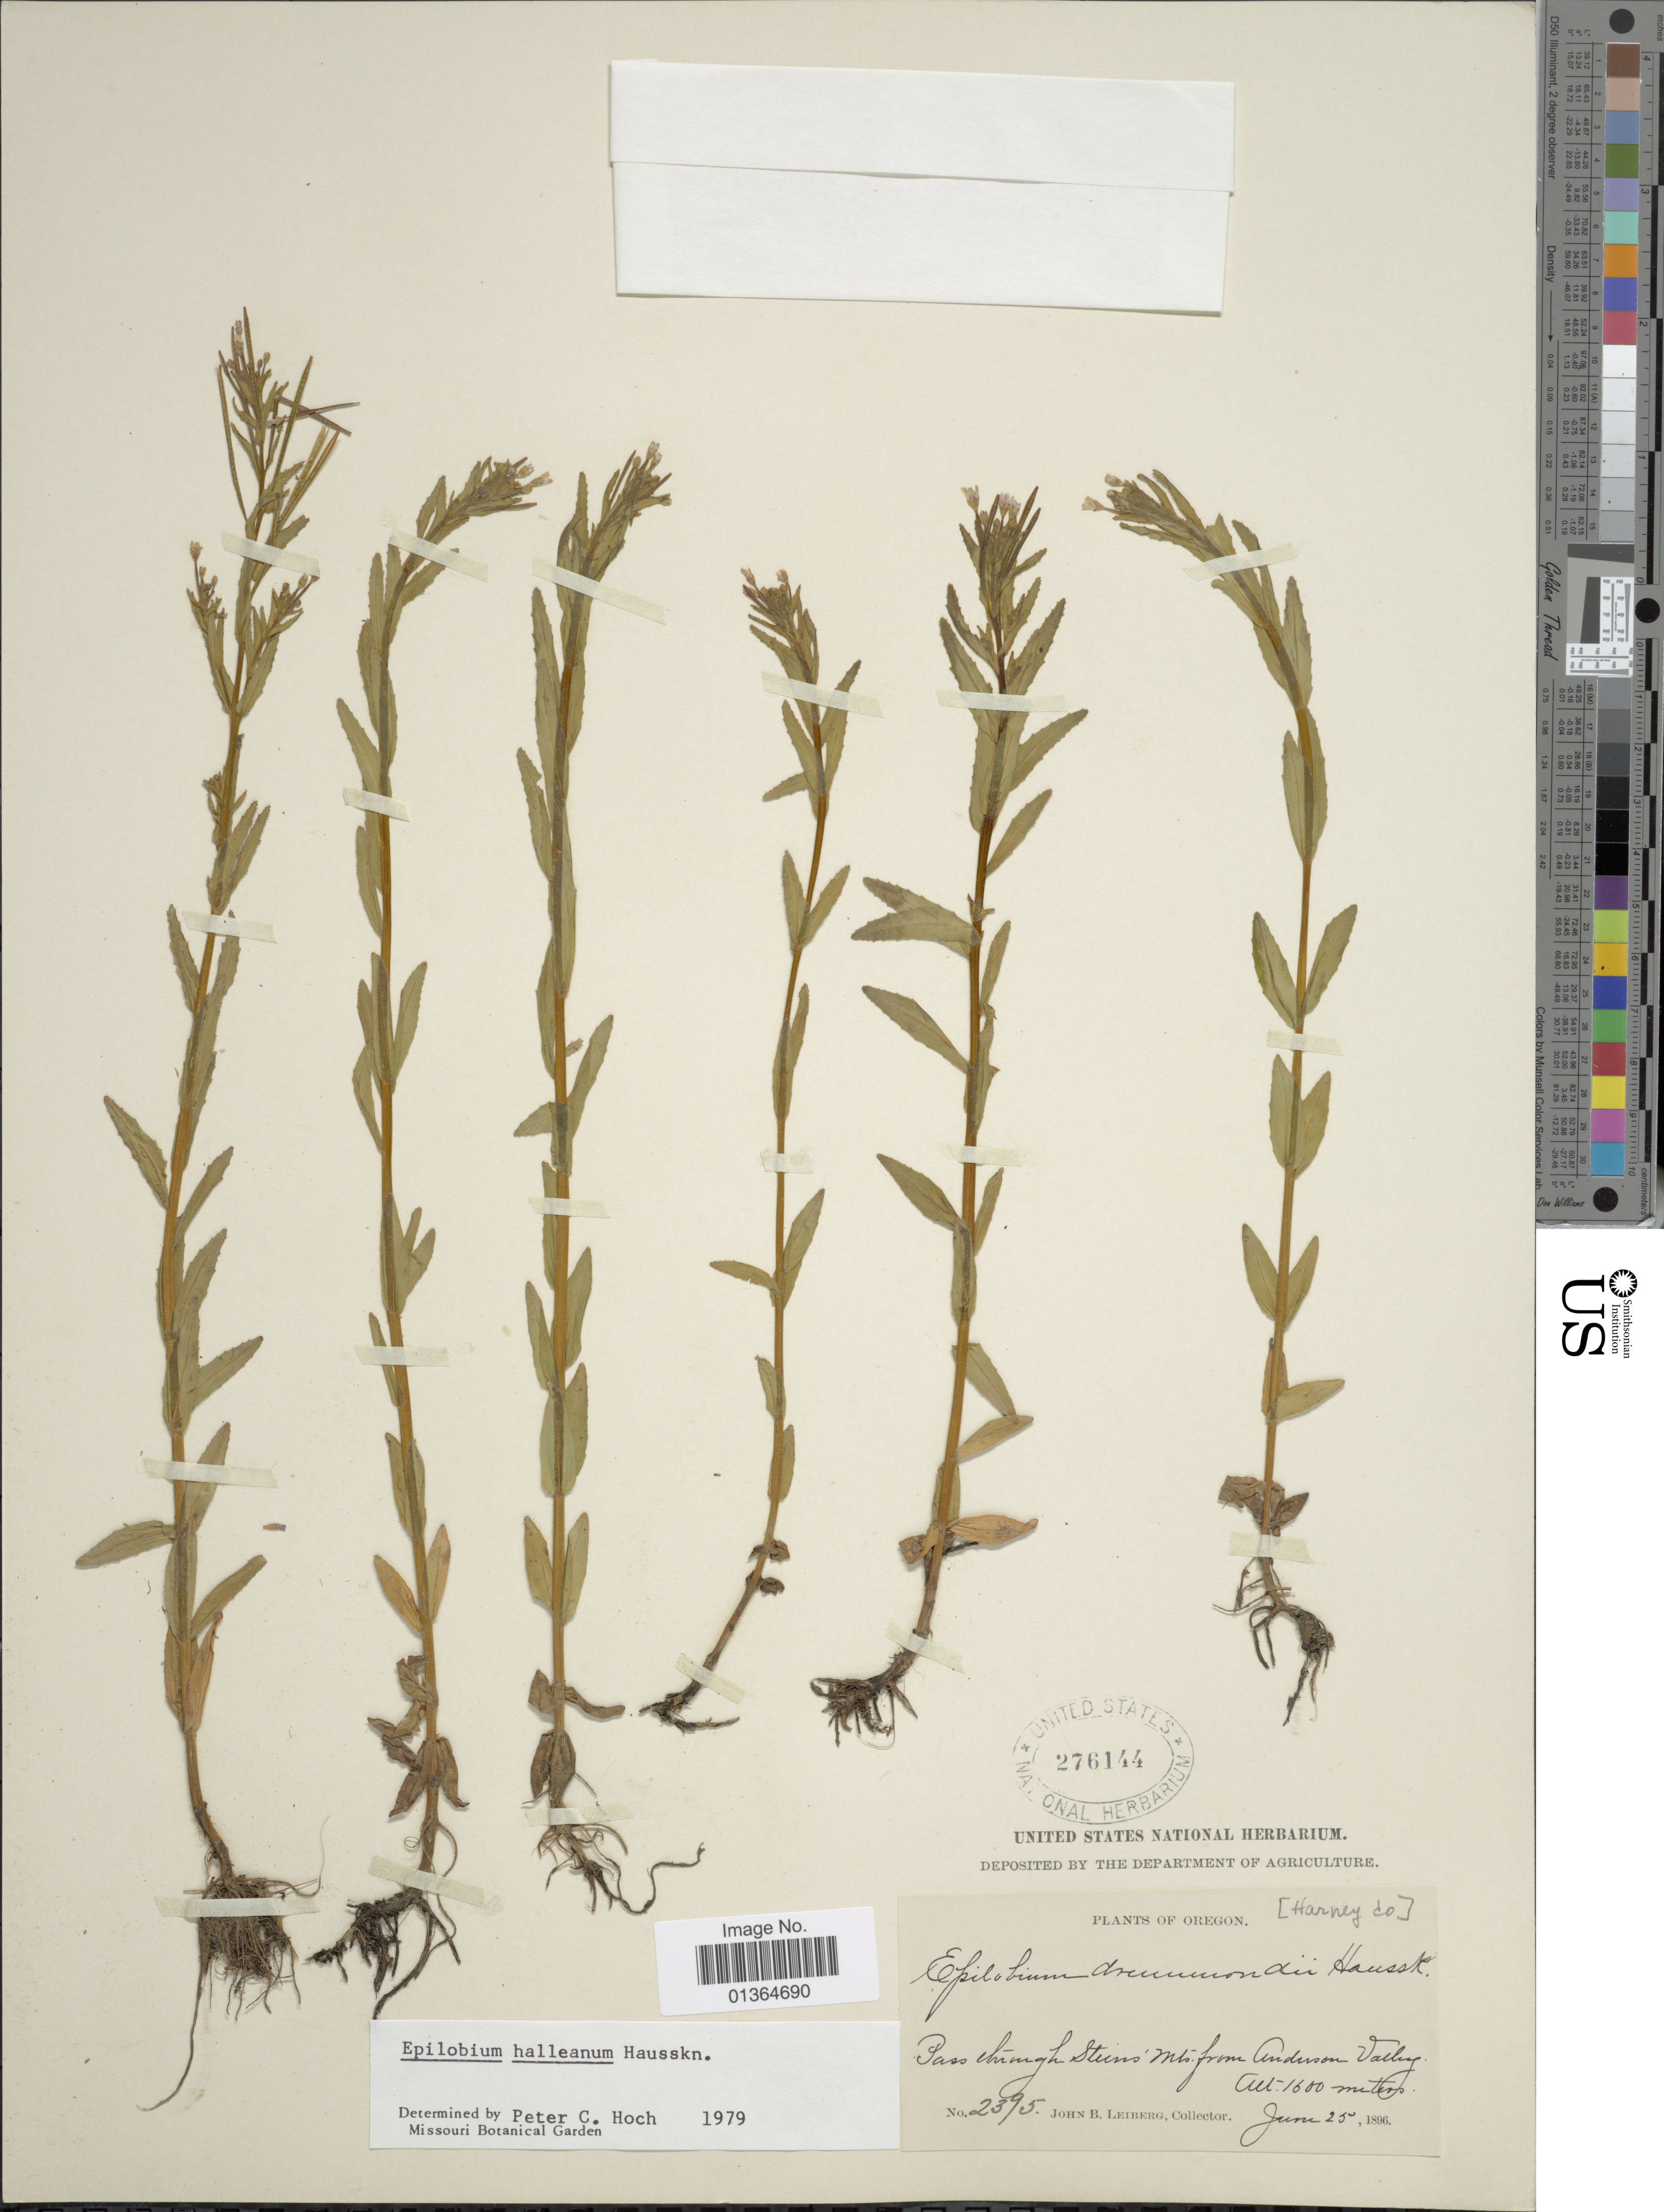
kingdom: Plantae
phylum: Tracheophyta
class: Magnoliopsida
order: Myrtales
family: Onagraceae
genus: Epilobium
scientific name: Epilobium hallianum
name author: Hausskn.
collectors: J. B. Leiberg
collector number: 2395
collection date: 1896-06-25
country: United States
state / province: Oregon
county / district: Harney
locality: Pass through Steins Mts. [Steens Mts.] from Anderson Valley, Harney Co.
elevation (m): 1600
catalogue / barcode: US 276144